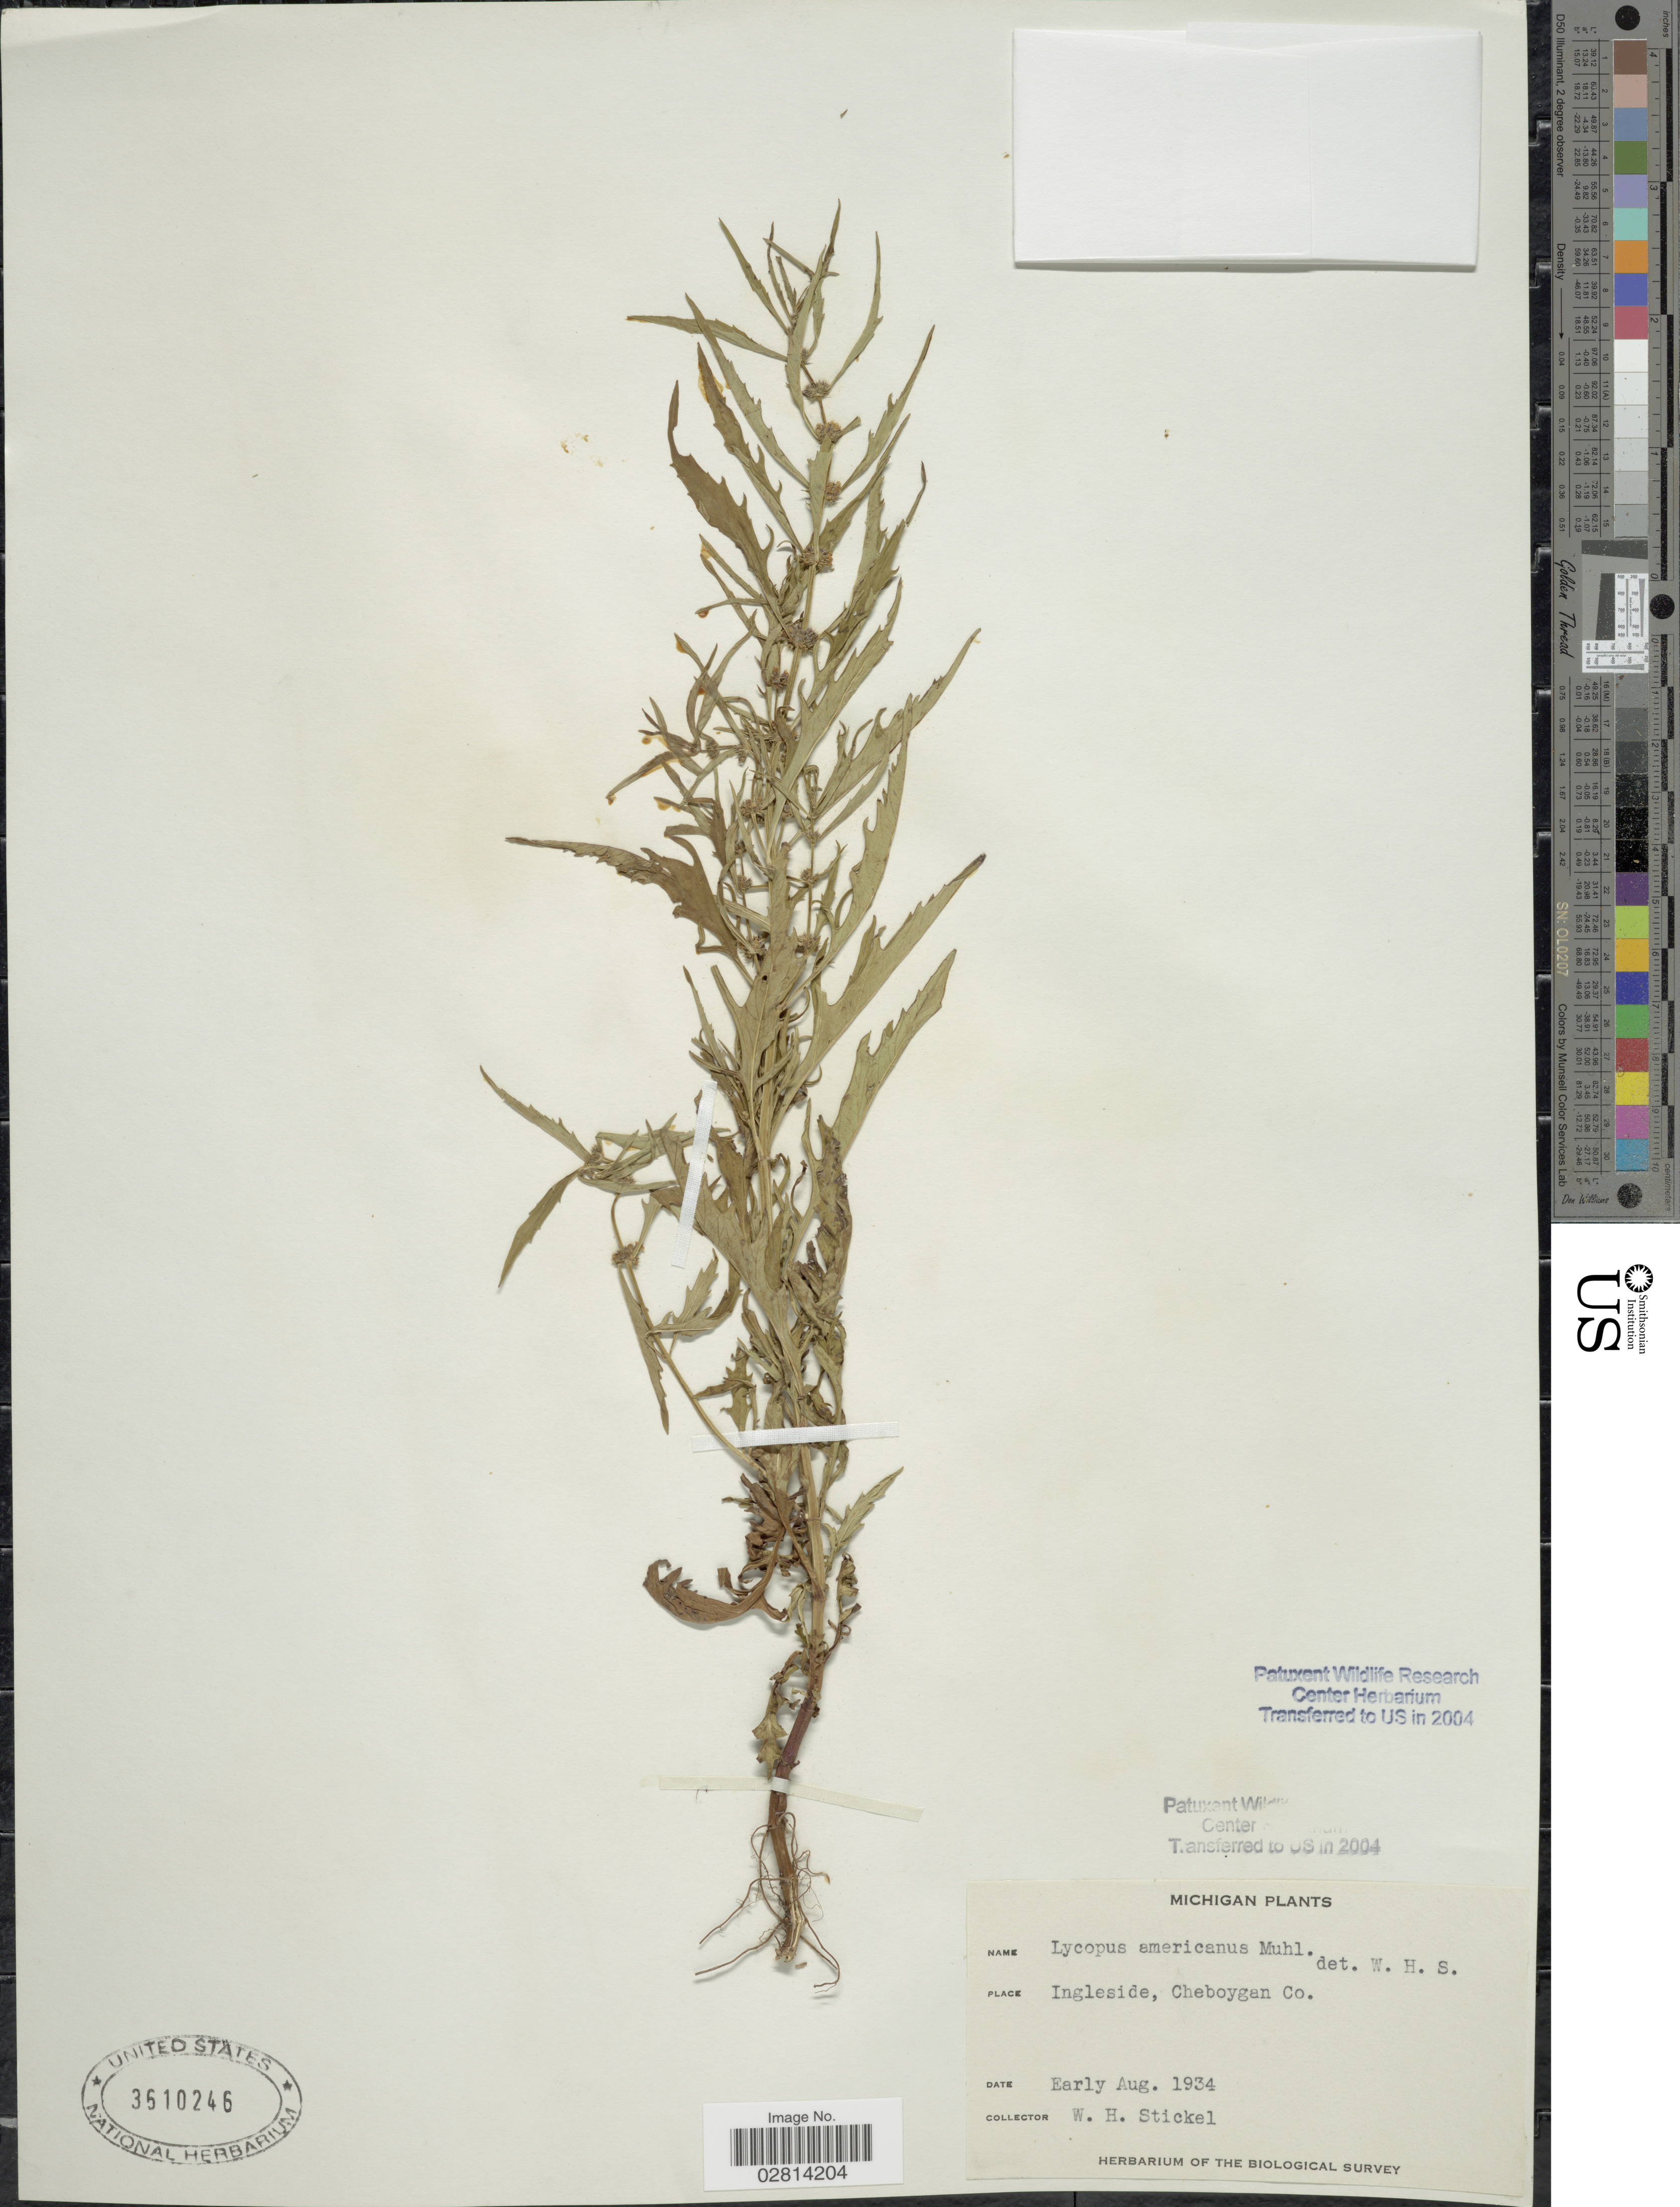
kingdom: Plantae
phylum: Tracheophyta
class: Magnoliopsida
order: Lamiales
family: Lamiaceae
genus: Lycopus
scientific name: Lycopus americanus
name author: Muhl. ex W.P.C. Barton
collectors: W. Stickel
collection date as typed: Early Aug. 1934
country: United States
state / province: Michigan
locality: Ingleside, Cheboygan Co.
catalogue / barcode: US 3610246